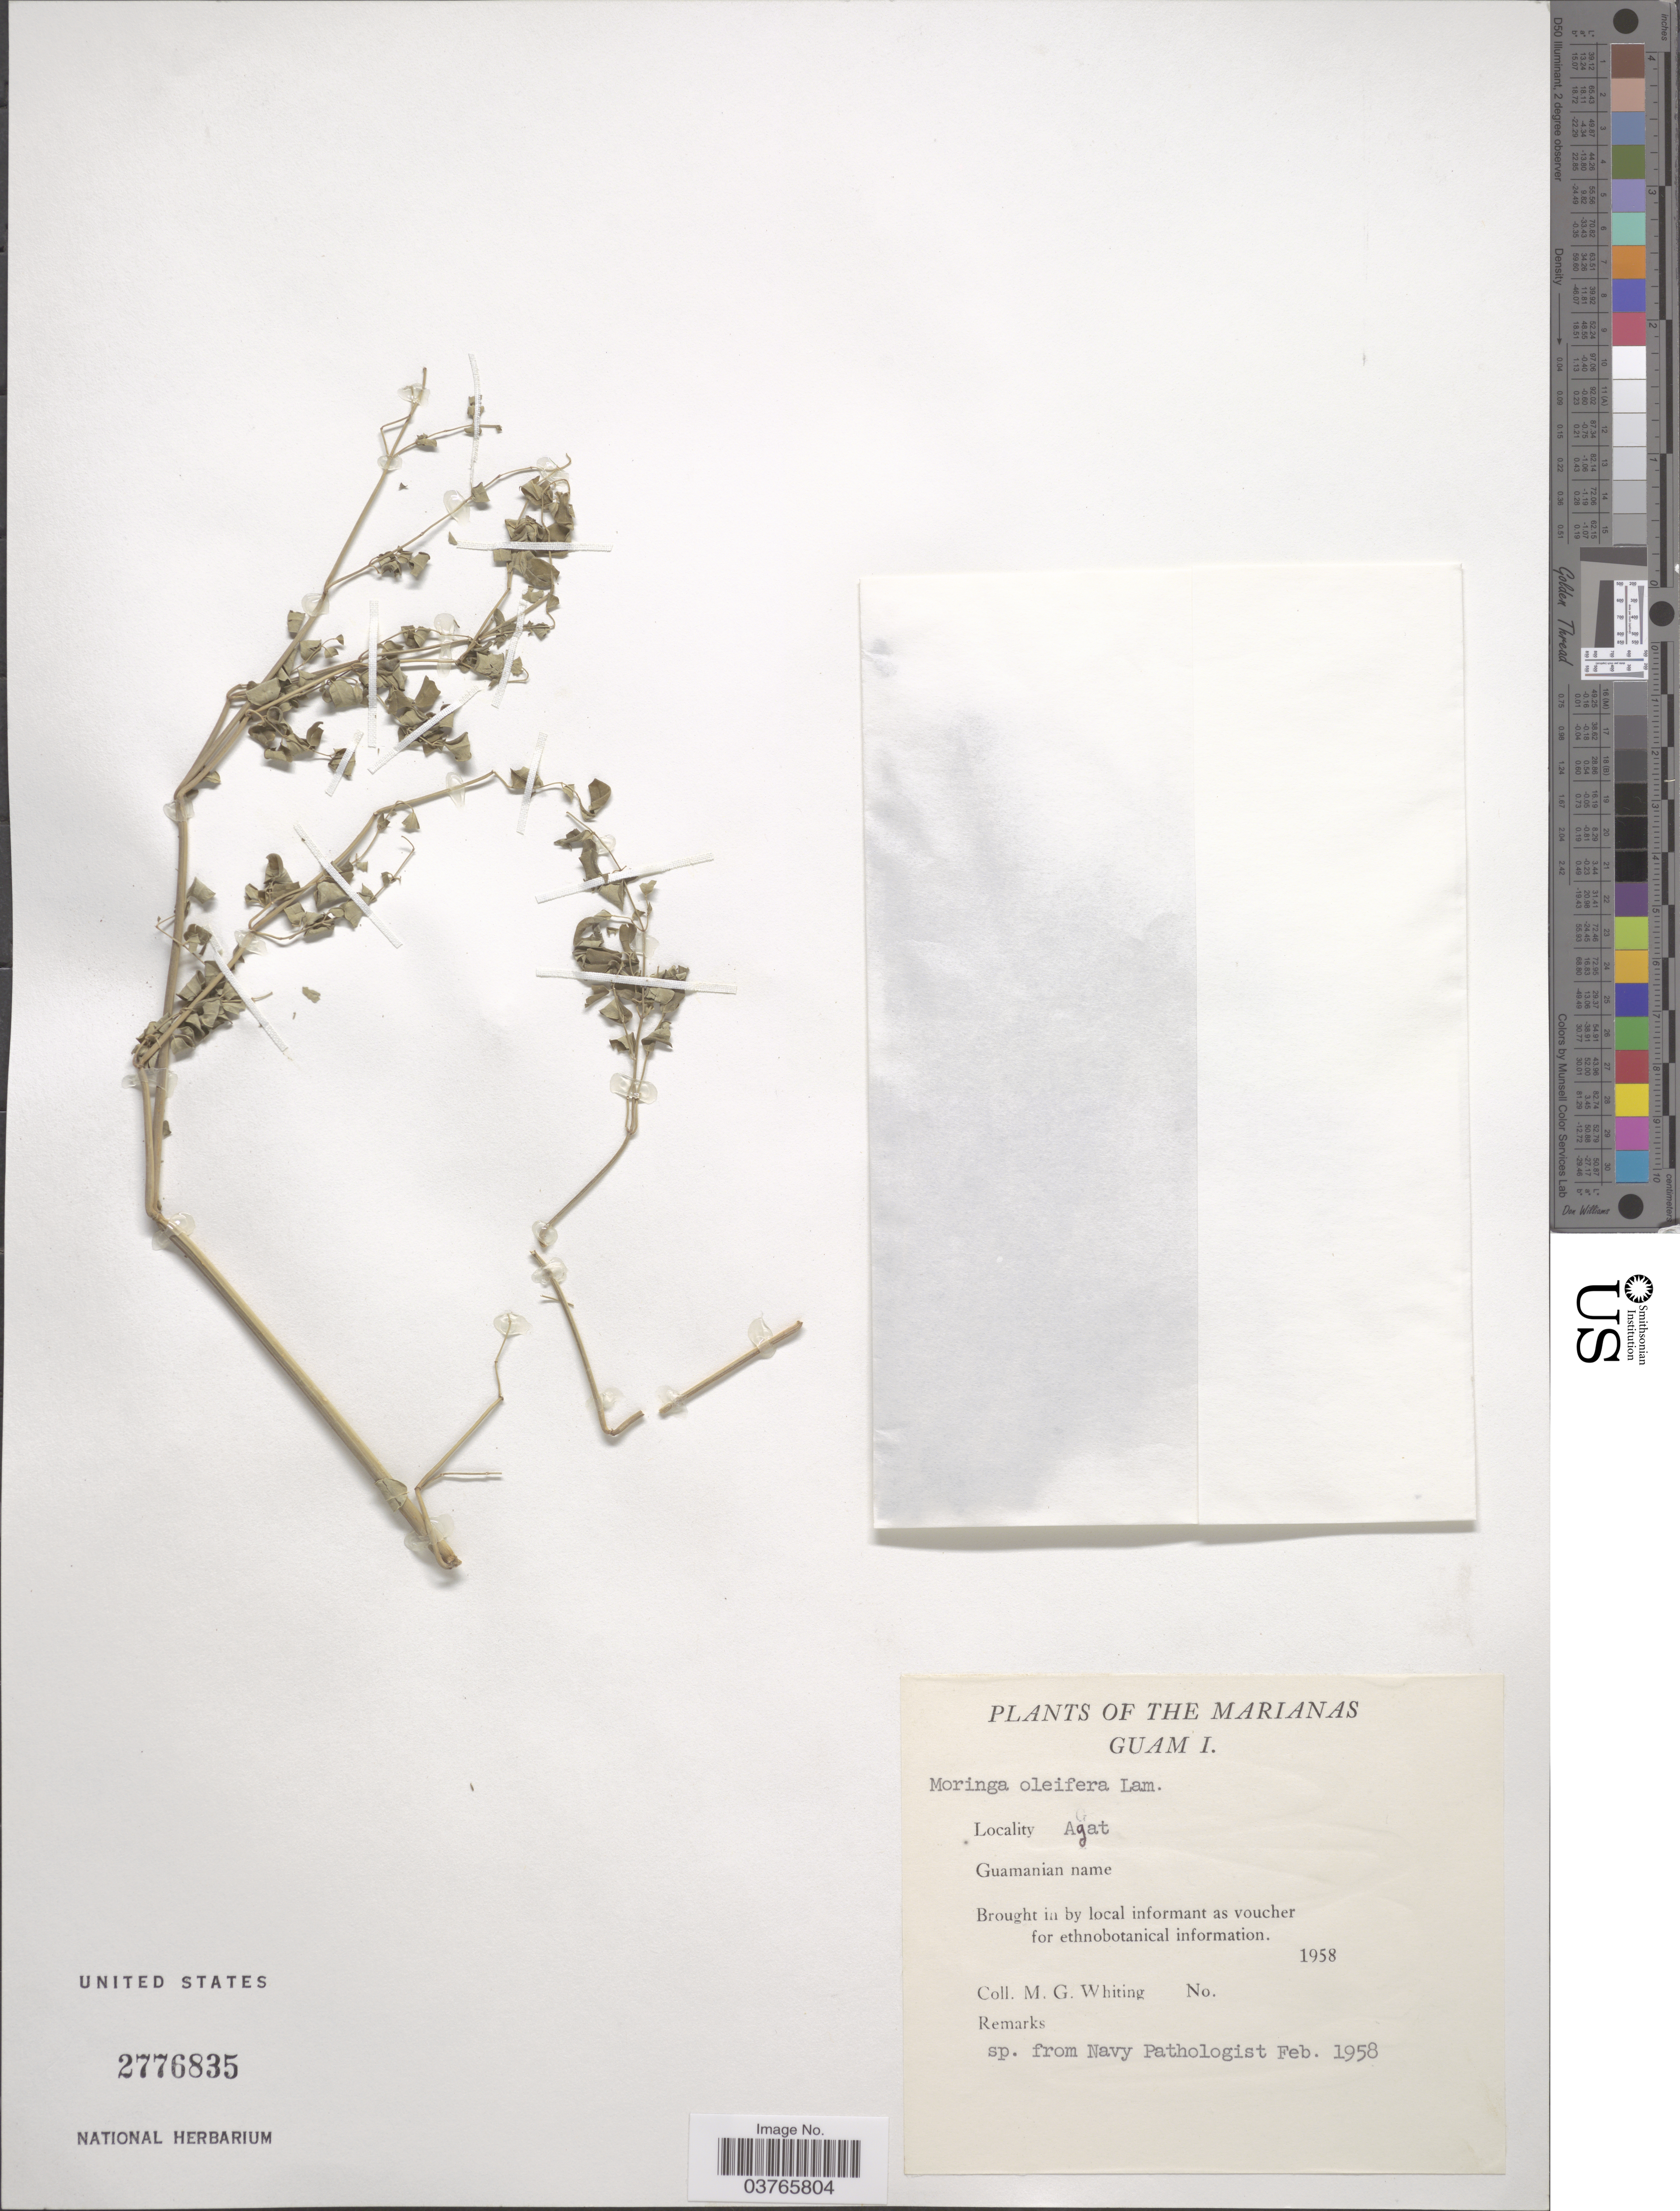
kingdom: Plantae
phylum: Tracheophyta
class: Magnoliopsida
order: Brassicales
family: Moringaceae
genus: Moringa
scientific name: Moringa oleifera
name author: Lam.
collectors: M. Whiting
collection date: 1958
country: Guam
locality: The Marianas. Guam I. Agat.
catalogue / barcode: US 2776835